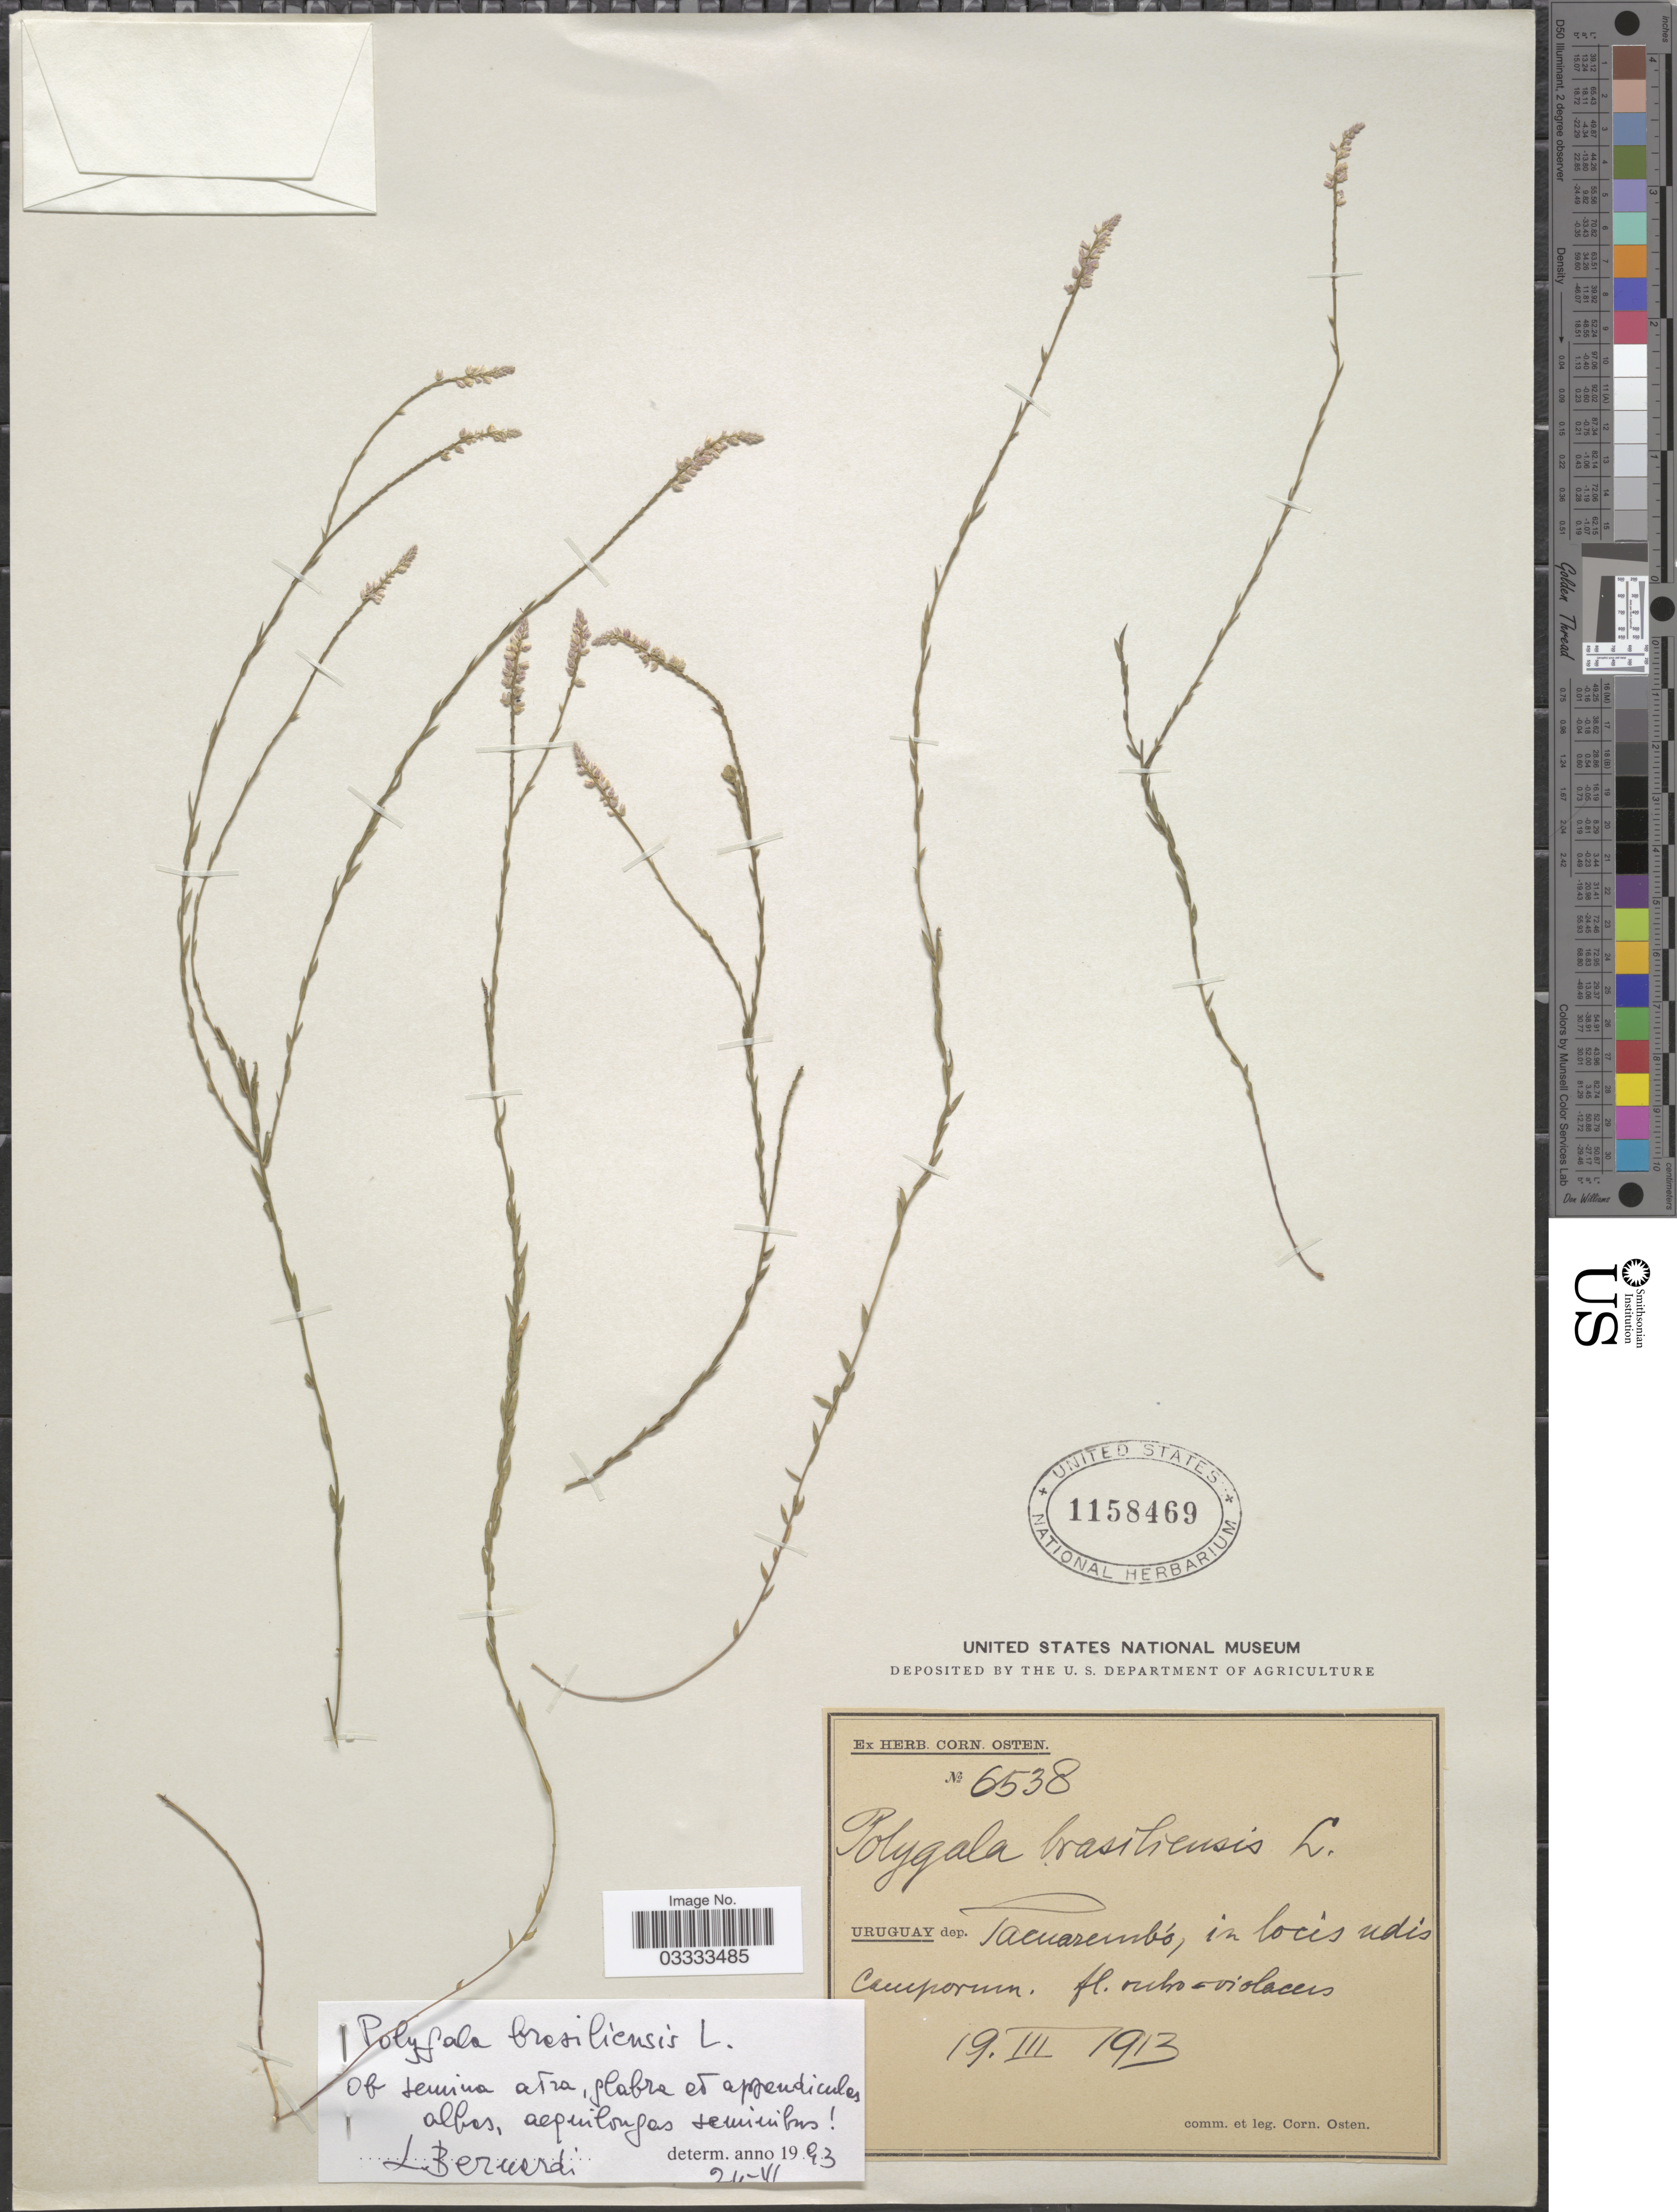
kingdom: Plantae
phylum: Tracheophyta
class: Magnoliopsida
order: Fabales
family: Polygalaceae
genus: Polygala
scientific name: Polygala brasiliensis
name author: L.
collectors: C. Osten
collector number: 6538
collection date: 1913-03-19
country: Uruguay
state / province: Tacuarembó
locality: Dep. Tacuarembó, in locis udis Camporum.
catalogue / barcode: US 1158469